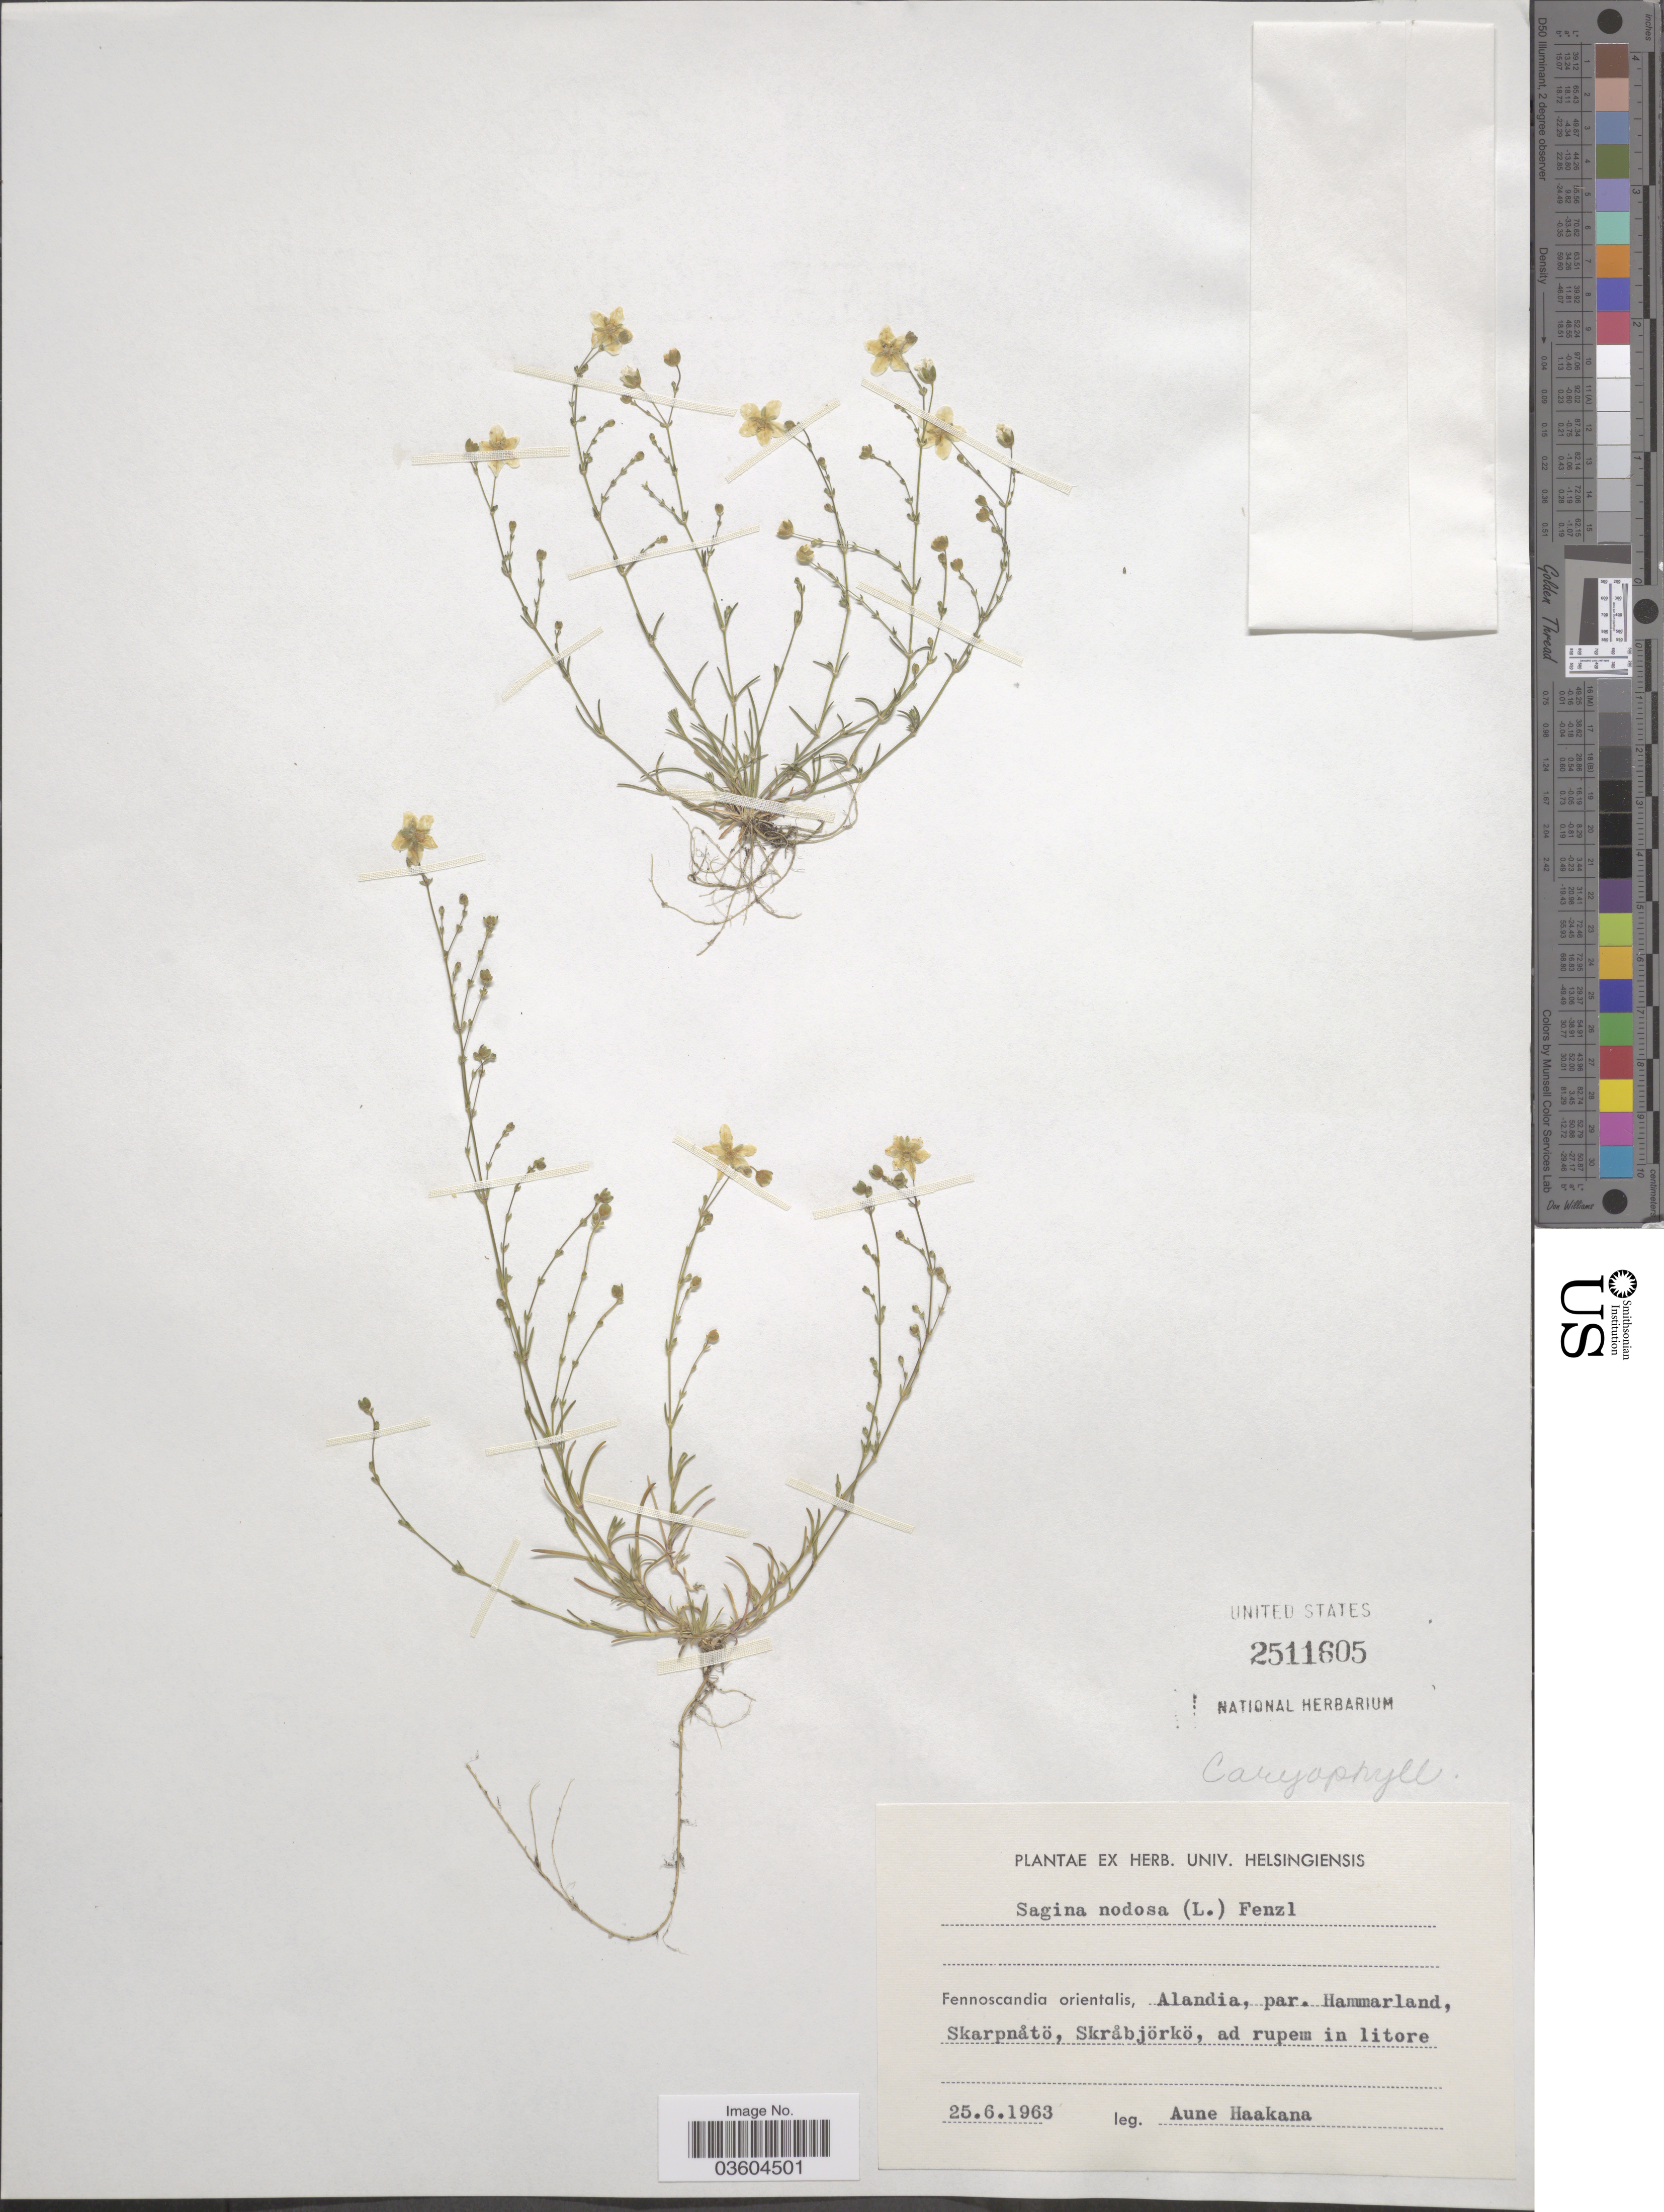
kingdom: Plantae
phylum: Tracheophyta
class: Magnoliopsida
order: Caryophyllales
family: Caryophyllaceae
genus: Sagina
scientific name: Sagina nodosa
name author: (L.) Fenzl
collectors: A. Haakana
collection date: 1963-06-25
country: Finland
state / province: Ahvenanmaa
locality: Fennoscandia orientalis, Alandia, par. Hammarland, Skarpnåtö, Skråbjörkö.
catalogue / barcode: US 2511605